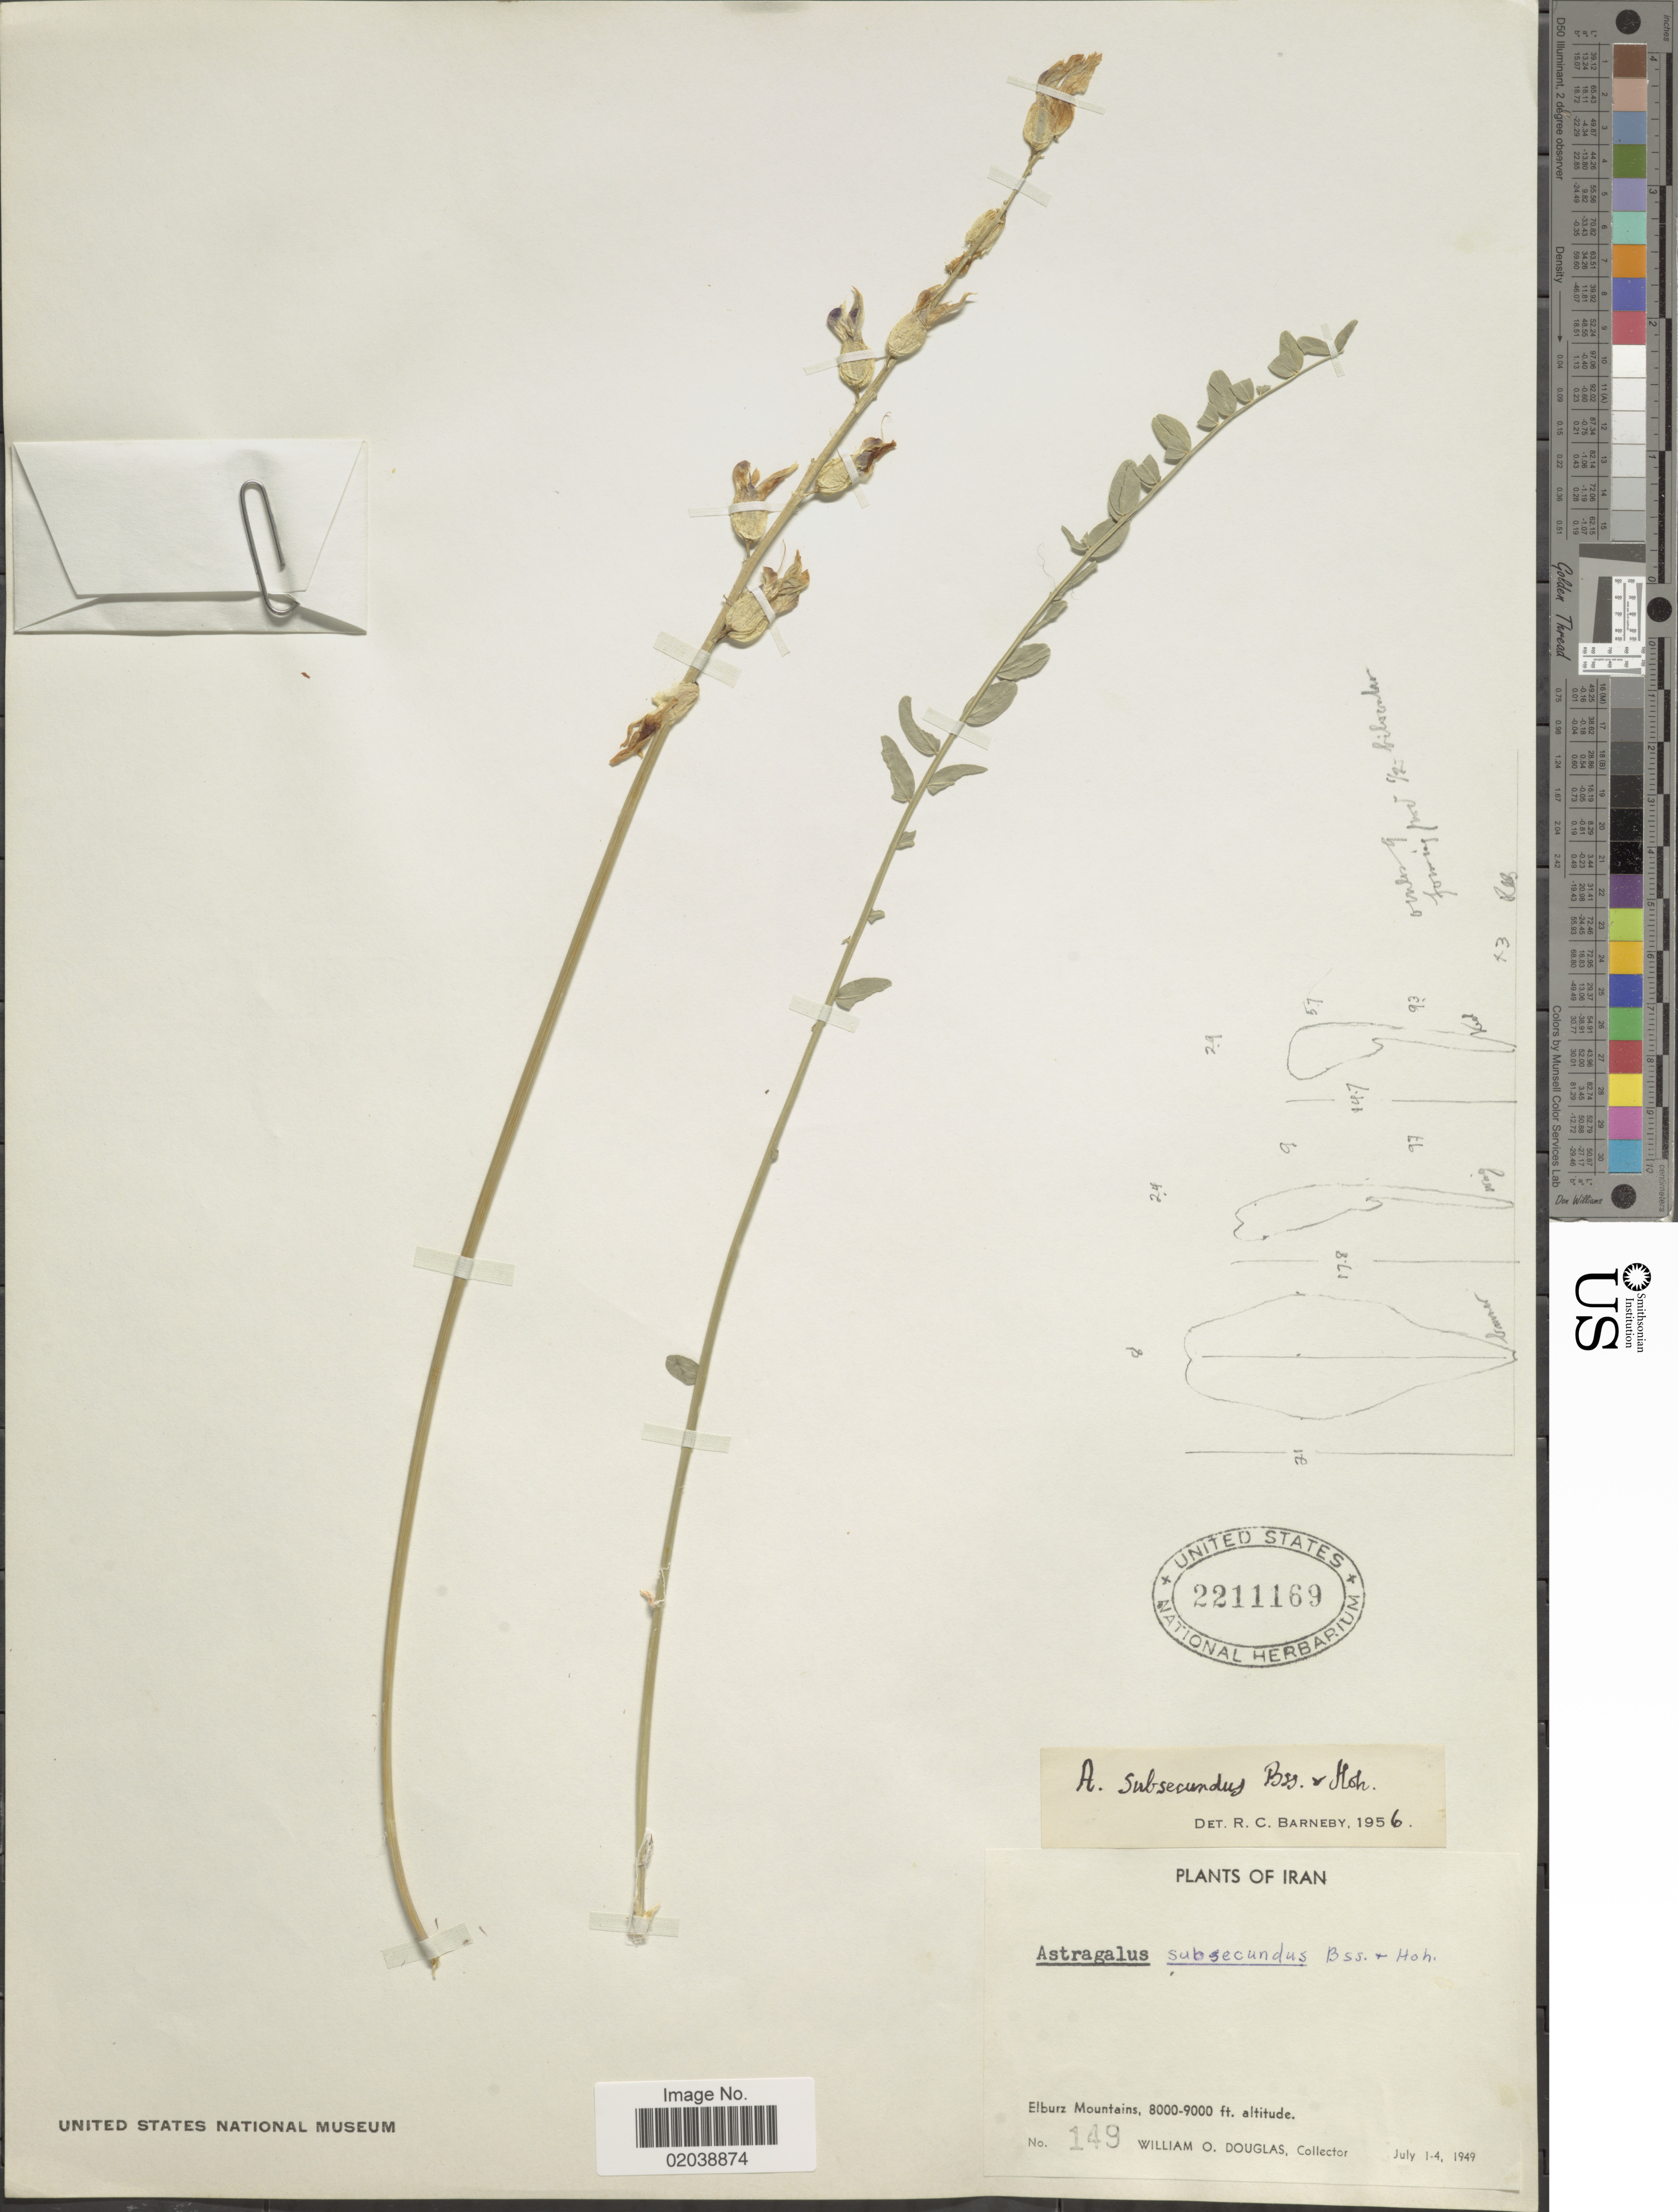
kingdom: Plantae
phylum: Tracheophyta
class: Magnoliopsida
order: Fabales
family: Fabaceae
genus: Astragalus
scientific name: Astragalus subsecundus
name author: Boiss. & Hohen.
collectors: W. Douglas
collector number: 149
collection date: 1949-07-01/1949-07-04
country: Iran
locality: Elburz Mountains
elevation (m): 2438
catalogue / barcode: US 2211169